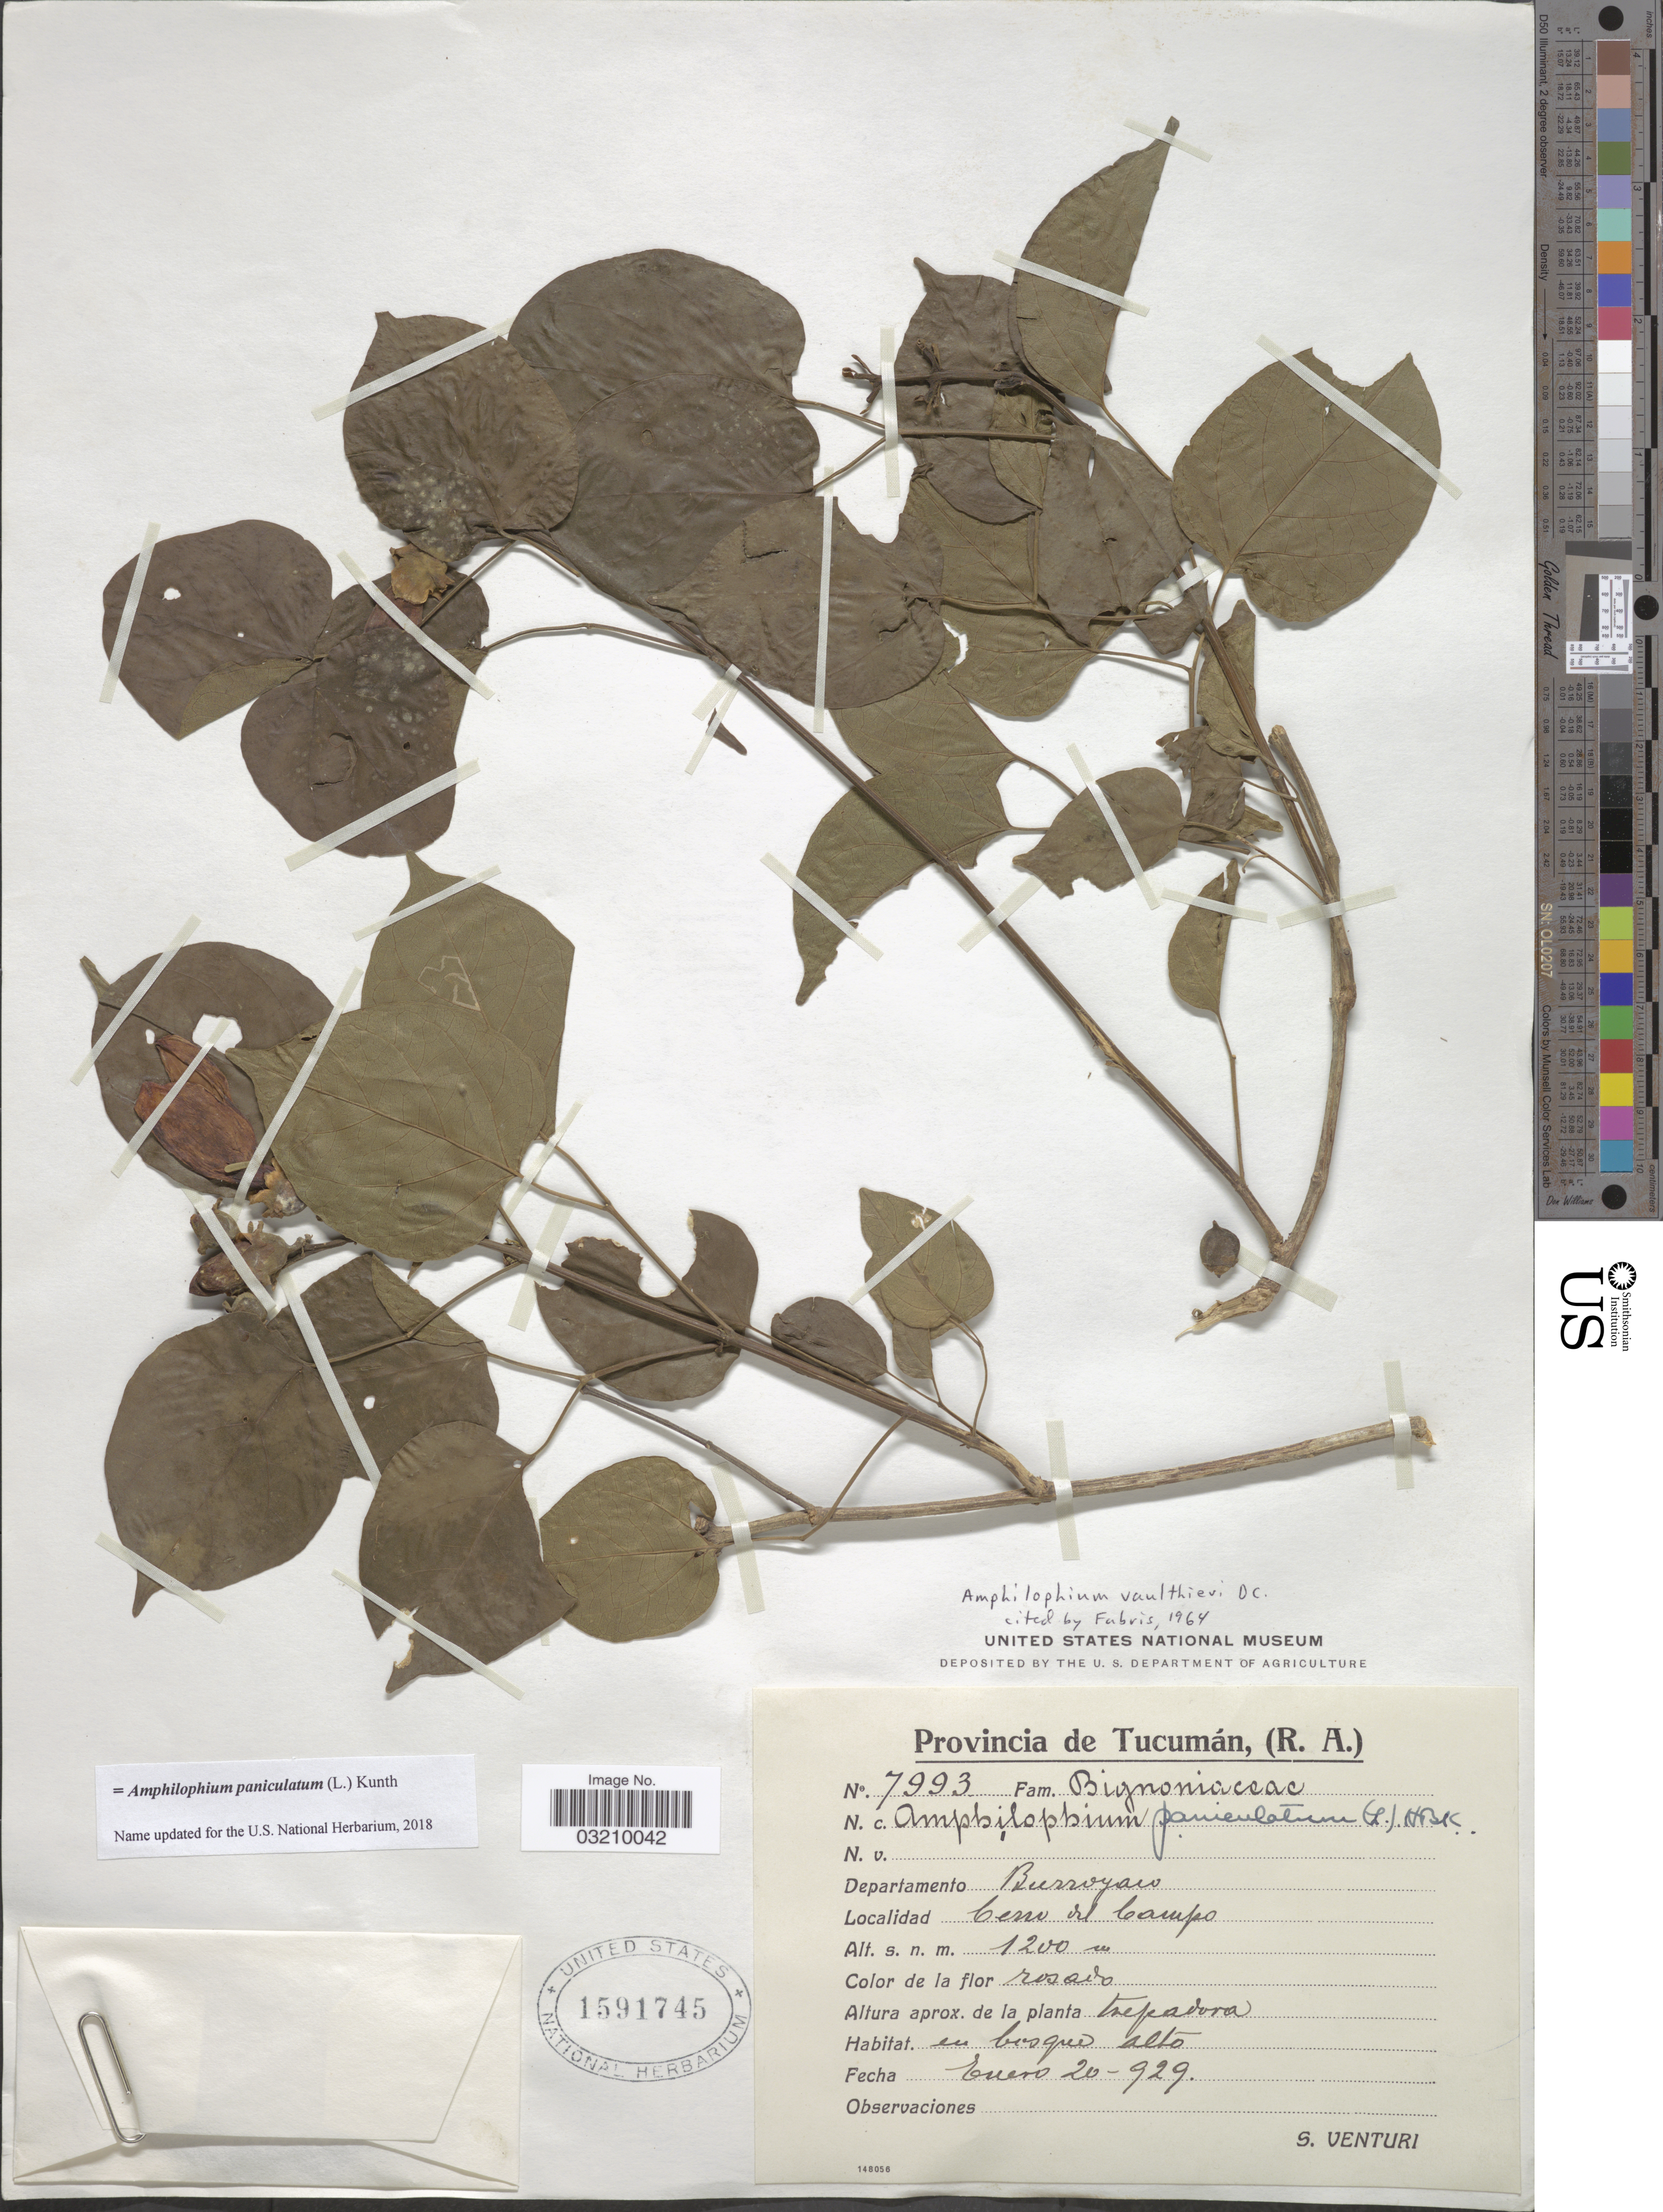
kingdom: Plantae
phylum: Tracheophyta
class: Magnoliopsida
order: Lamiales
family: Bignoniaceae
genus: Amphilophium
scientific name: Amphilophium paniculatum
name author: (L.) Kunth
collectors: S. Venturi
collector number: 7993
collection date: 1929-01-20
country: Argentina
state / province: Tucuman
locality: Departamento Burruyaco. Cerro del Campo.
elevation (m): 1200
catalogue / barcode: US 1591745